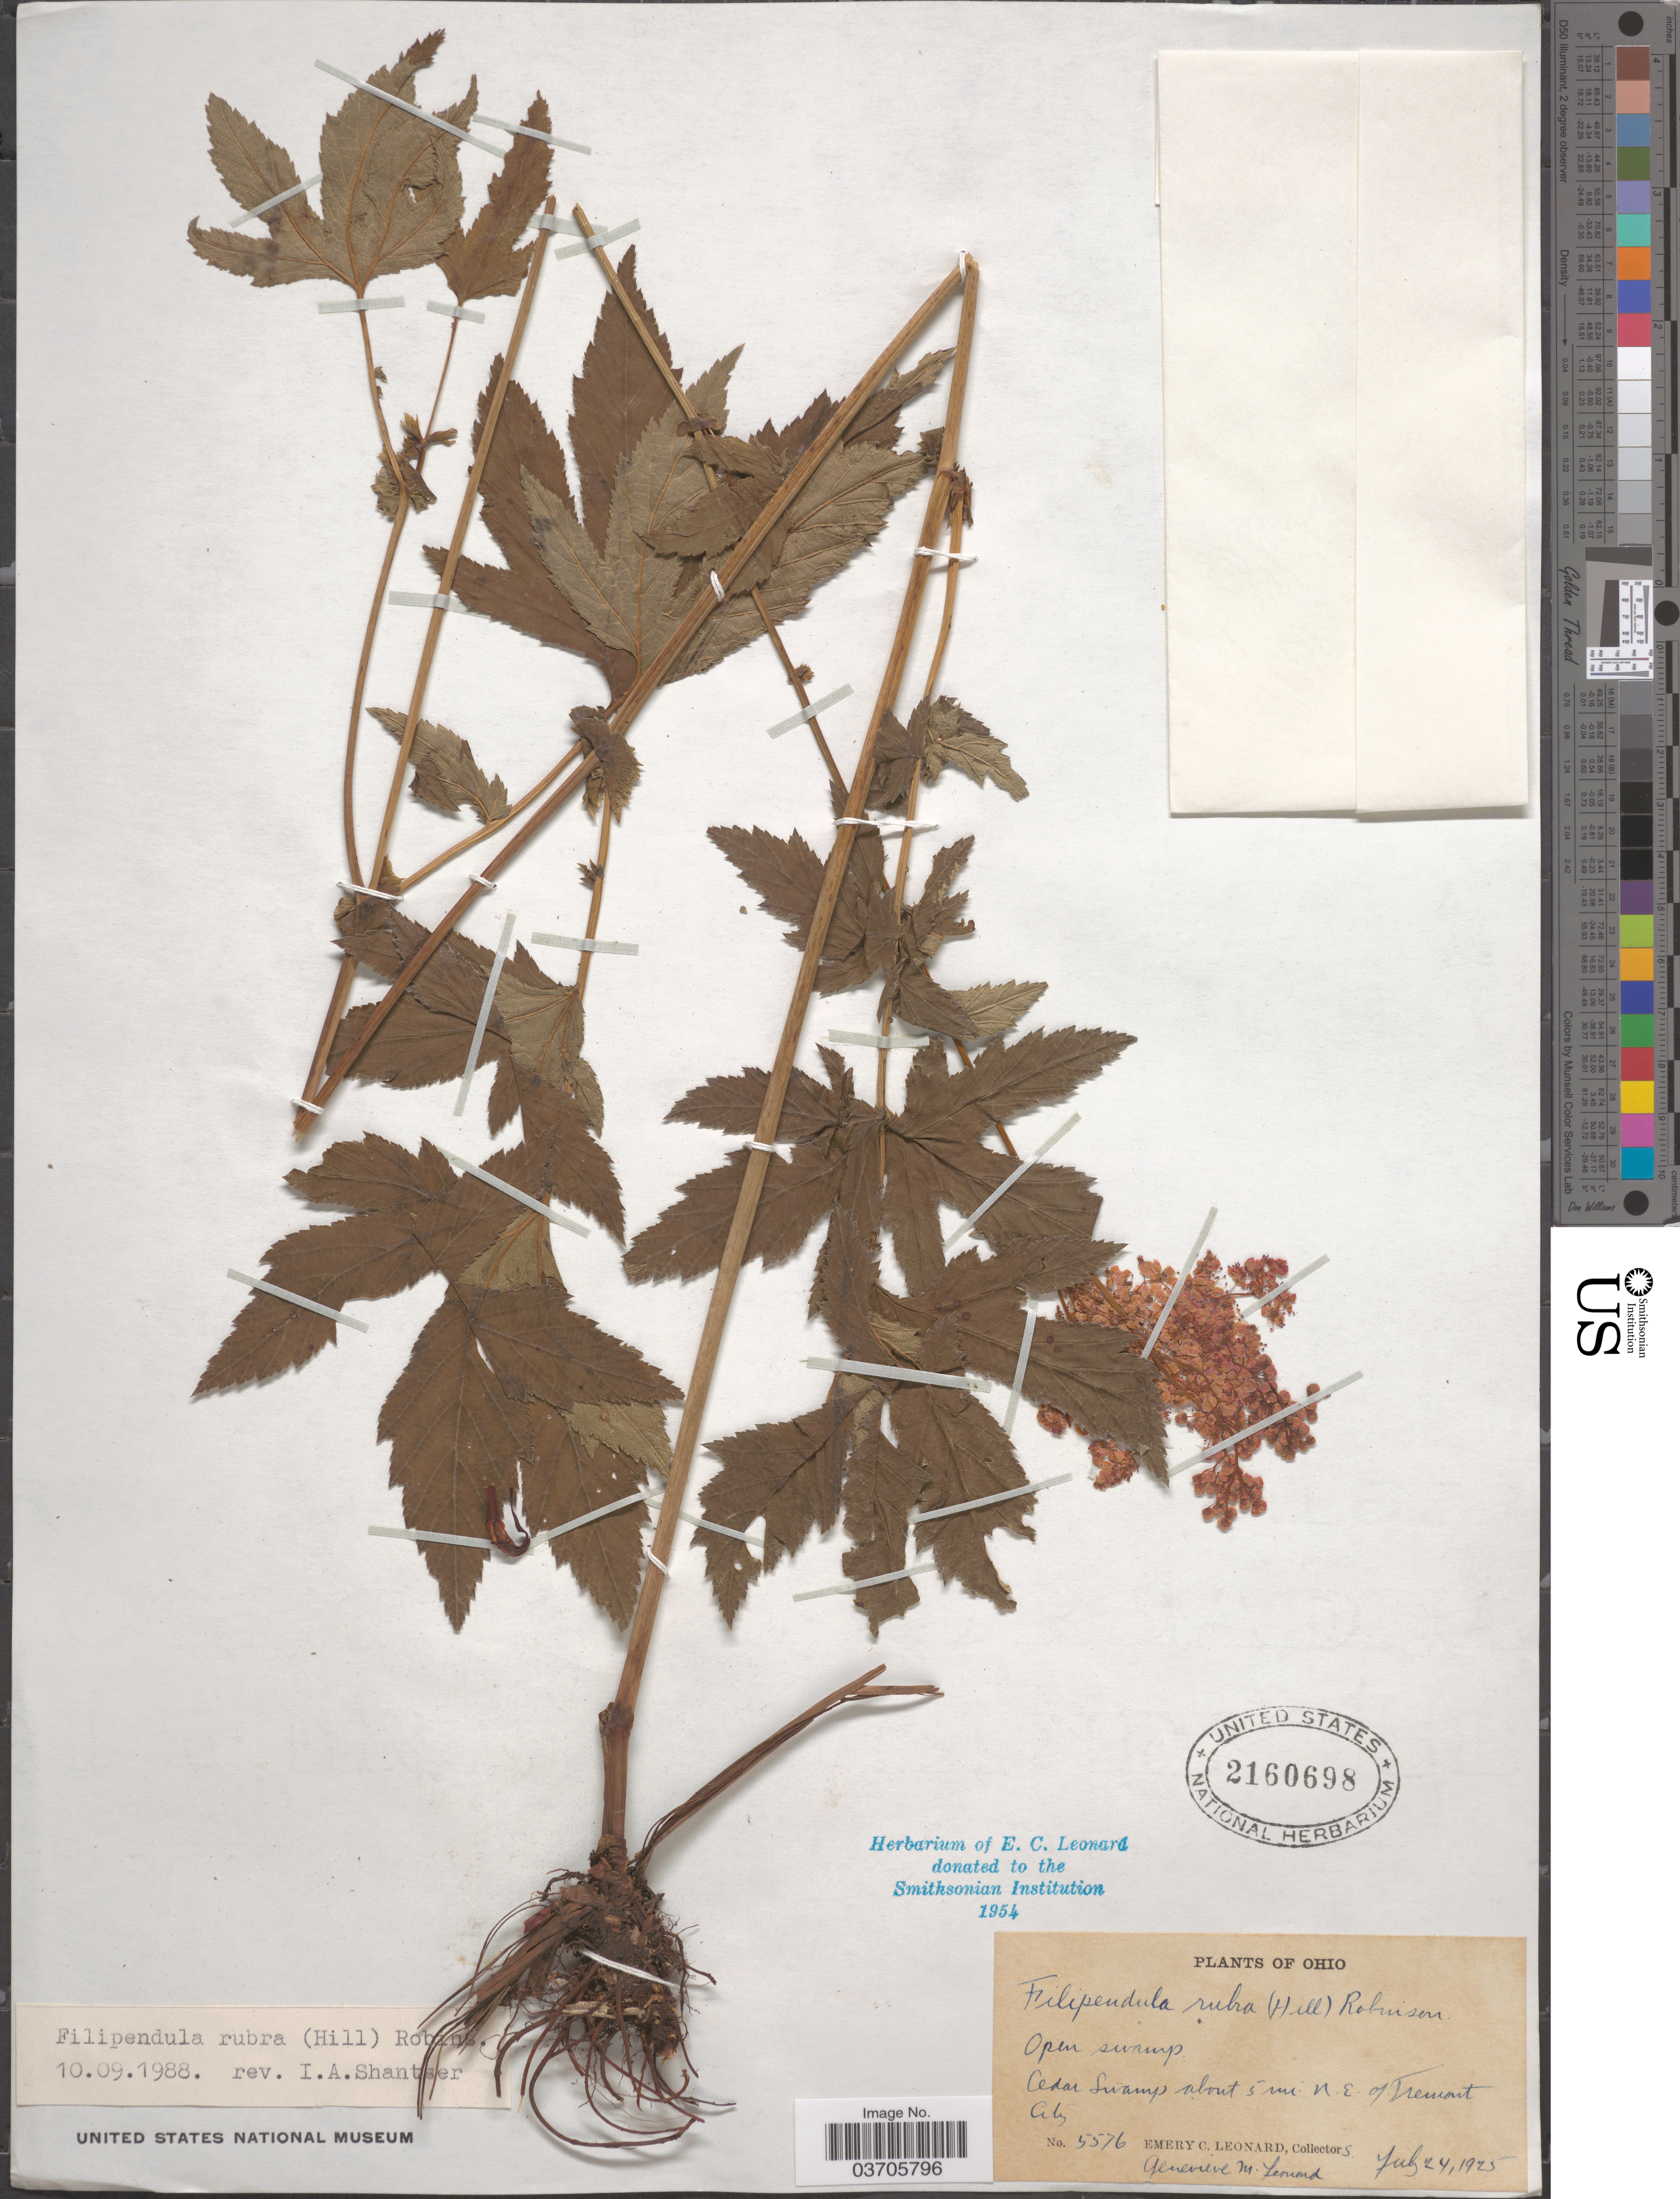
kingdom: Plantae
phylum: Tracheophyta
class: Magnoliopsida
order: Rosales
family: Rosaceae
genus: Filipendula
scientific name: Filipendula rubra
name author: (Hill) B.L. Rob.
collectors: E. C. Leonard & G. M. Leonard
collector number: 5576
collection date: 1925-07-24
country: United States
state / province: Ohio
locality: Cedar Swamp about 5 mi. N.E. of Tremont City.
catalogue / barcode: US 2160698